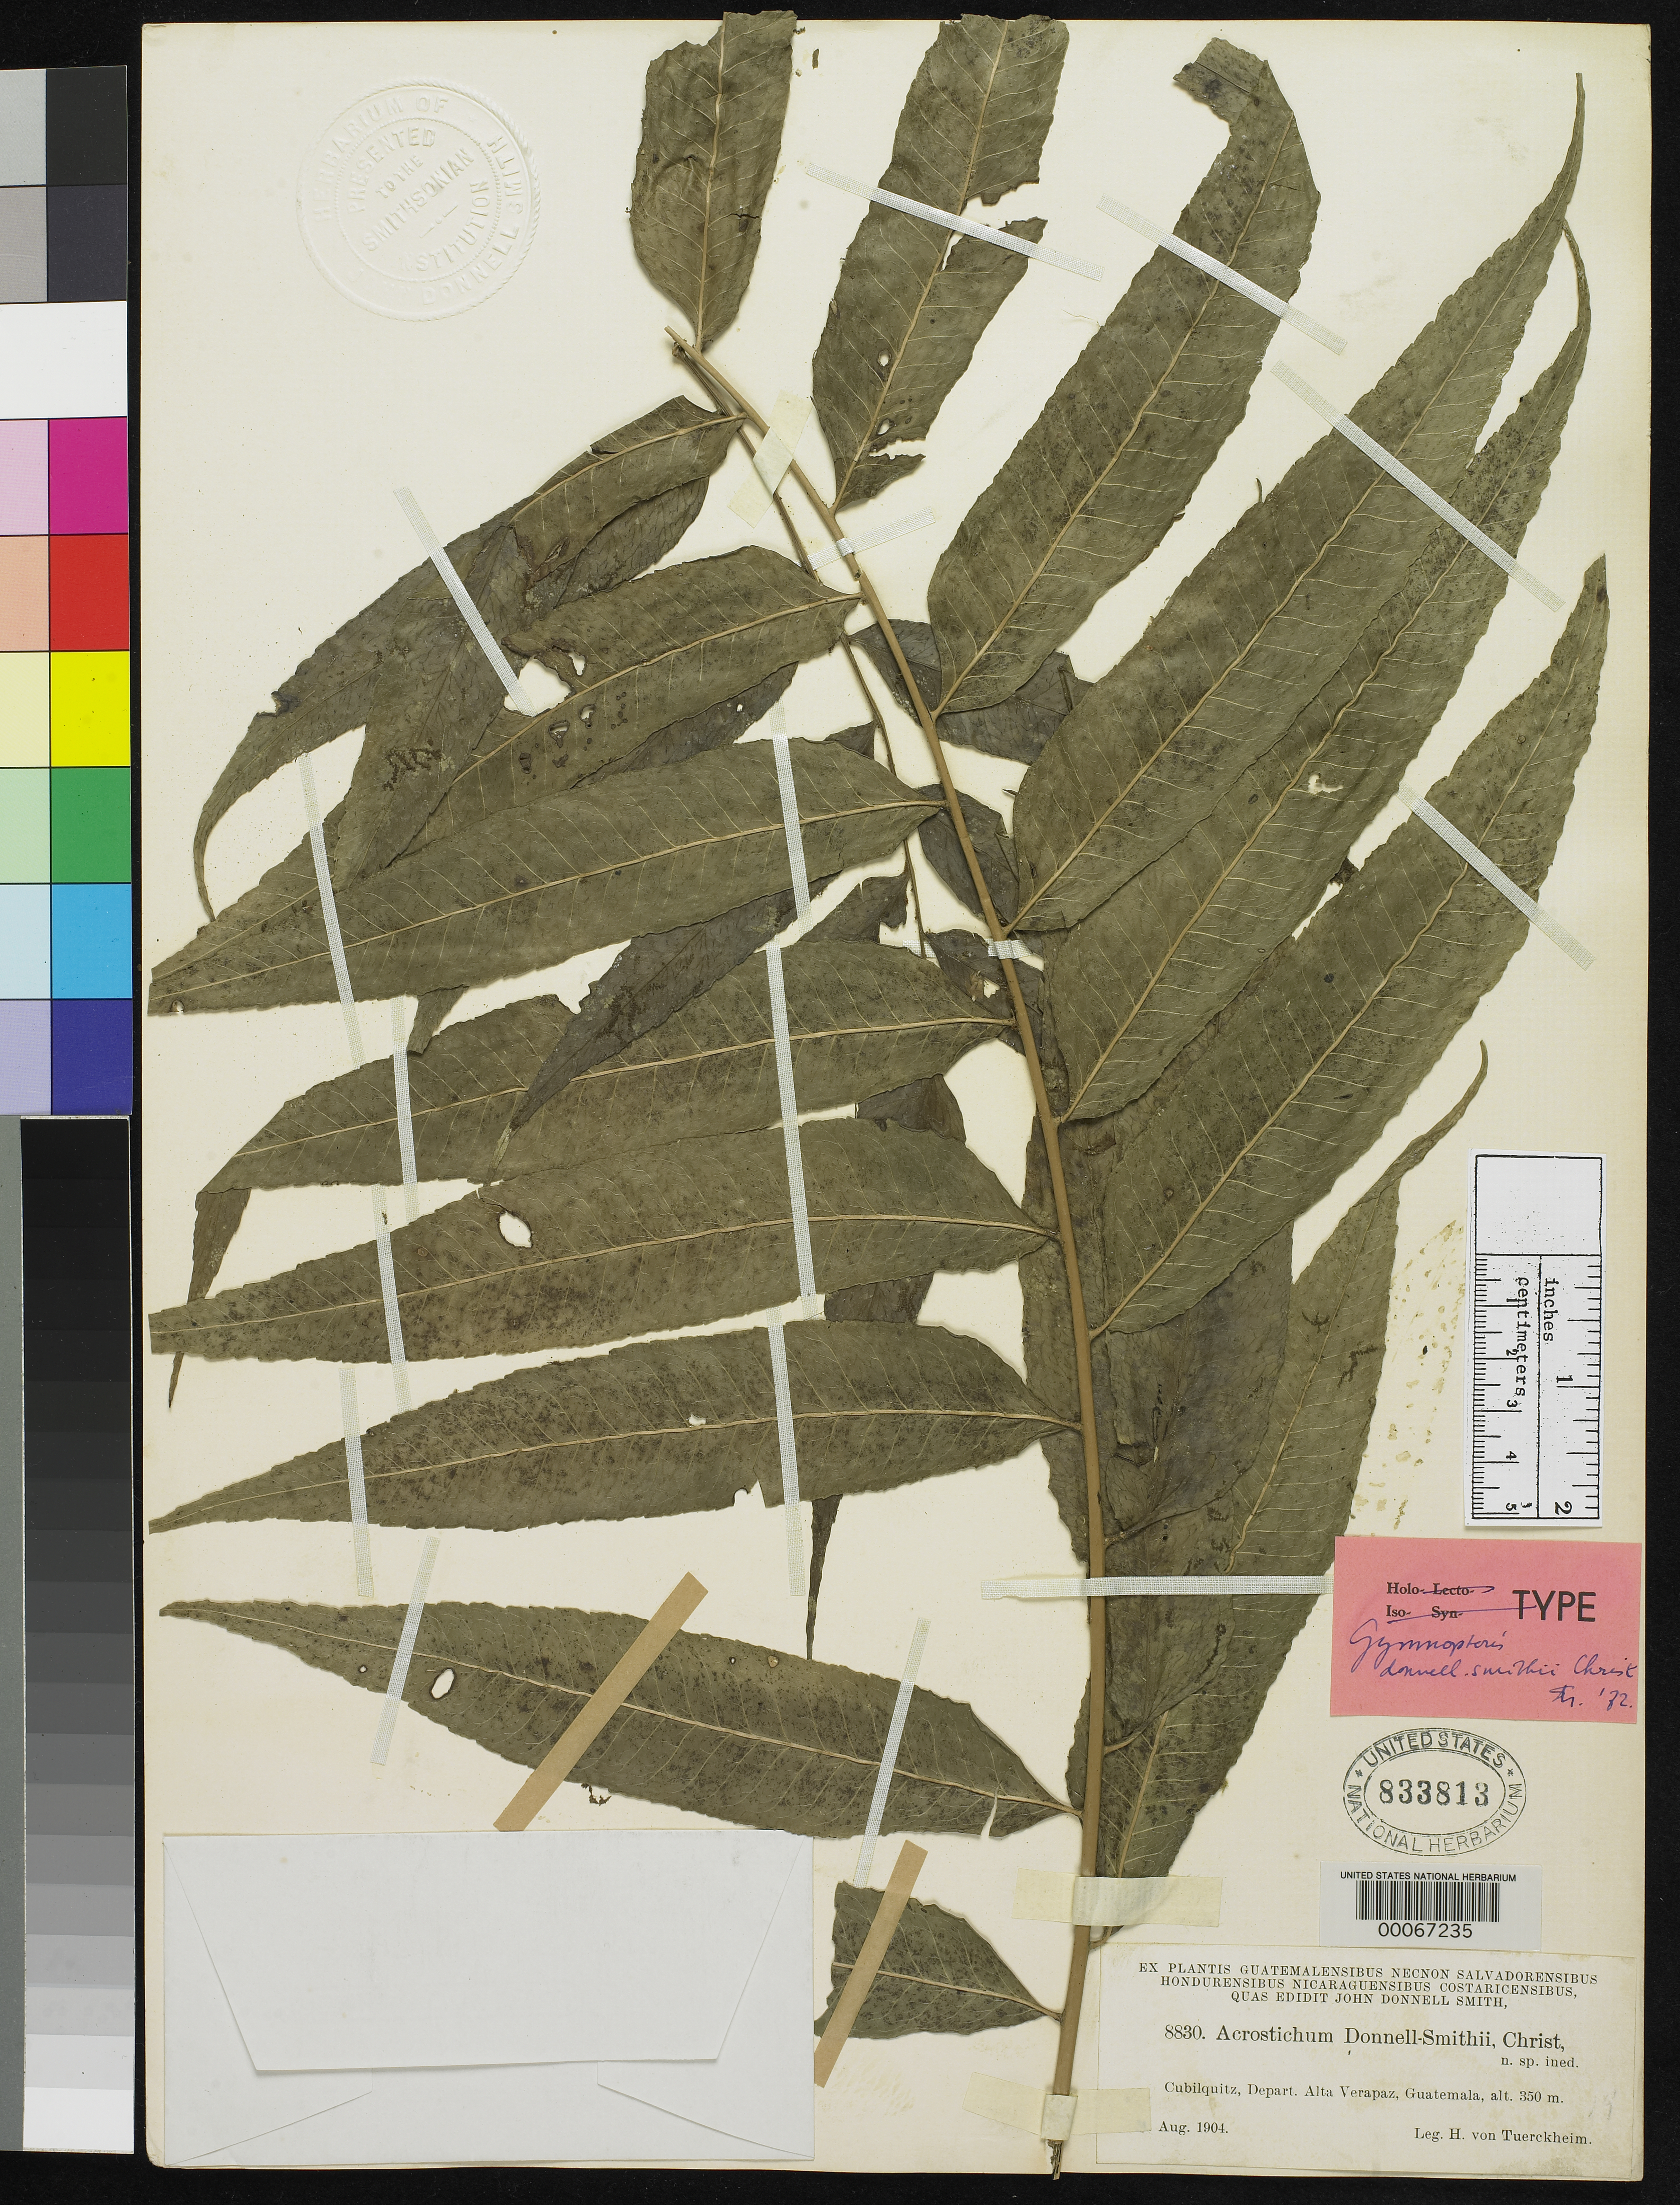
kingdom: Plantae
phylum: Tracheophyta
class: Polypodiopsida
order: Polypodiales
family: Pteridaceae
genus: Acrostichum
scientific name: Acrostichum donnell-smithii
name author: Christ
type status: Holotype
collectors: H. von Türckheim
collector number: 8830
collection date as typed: Aug 1904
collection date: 1904-08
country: Guatemala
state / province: Alta Verapaz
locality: Cubilquitz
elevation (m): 350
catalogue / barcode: US 833813